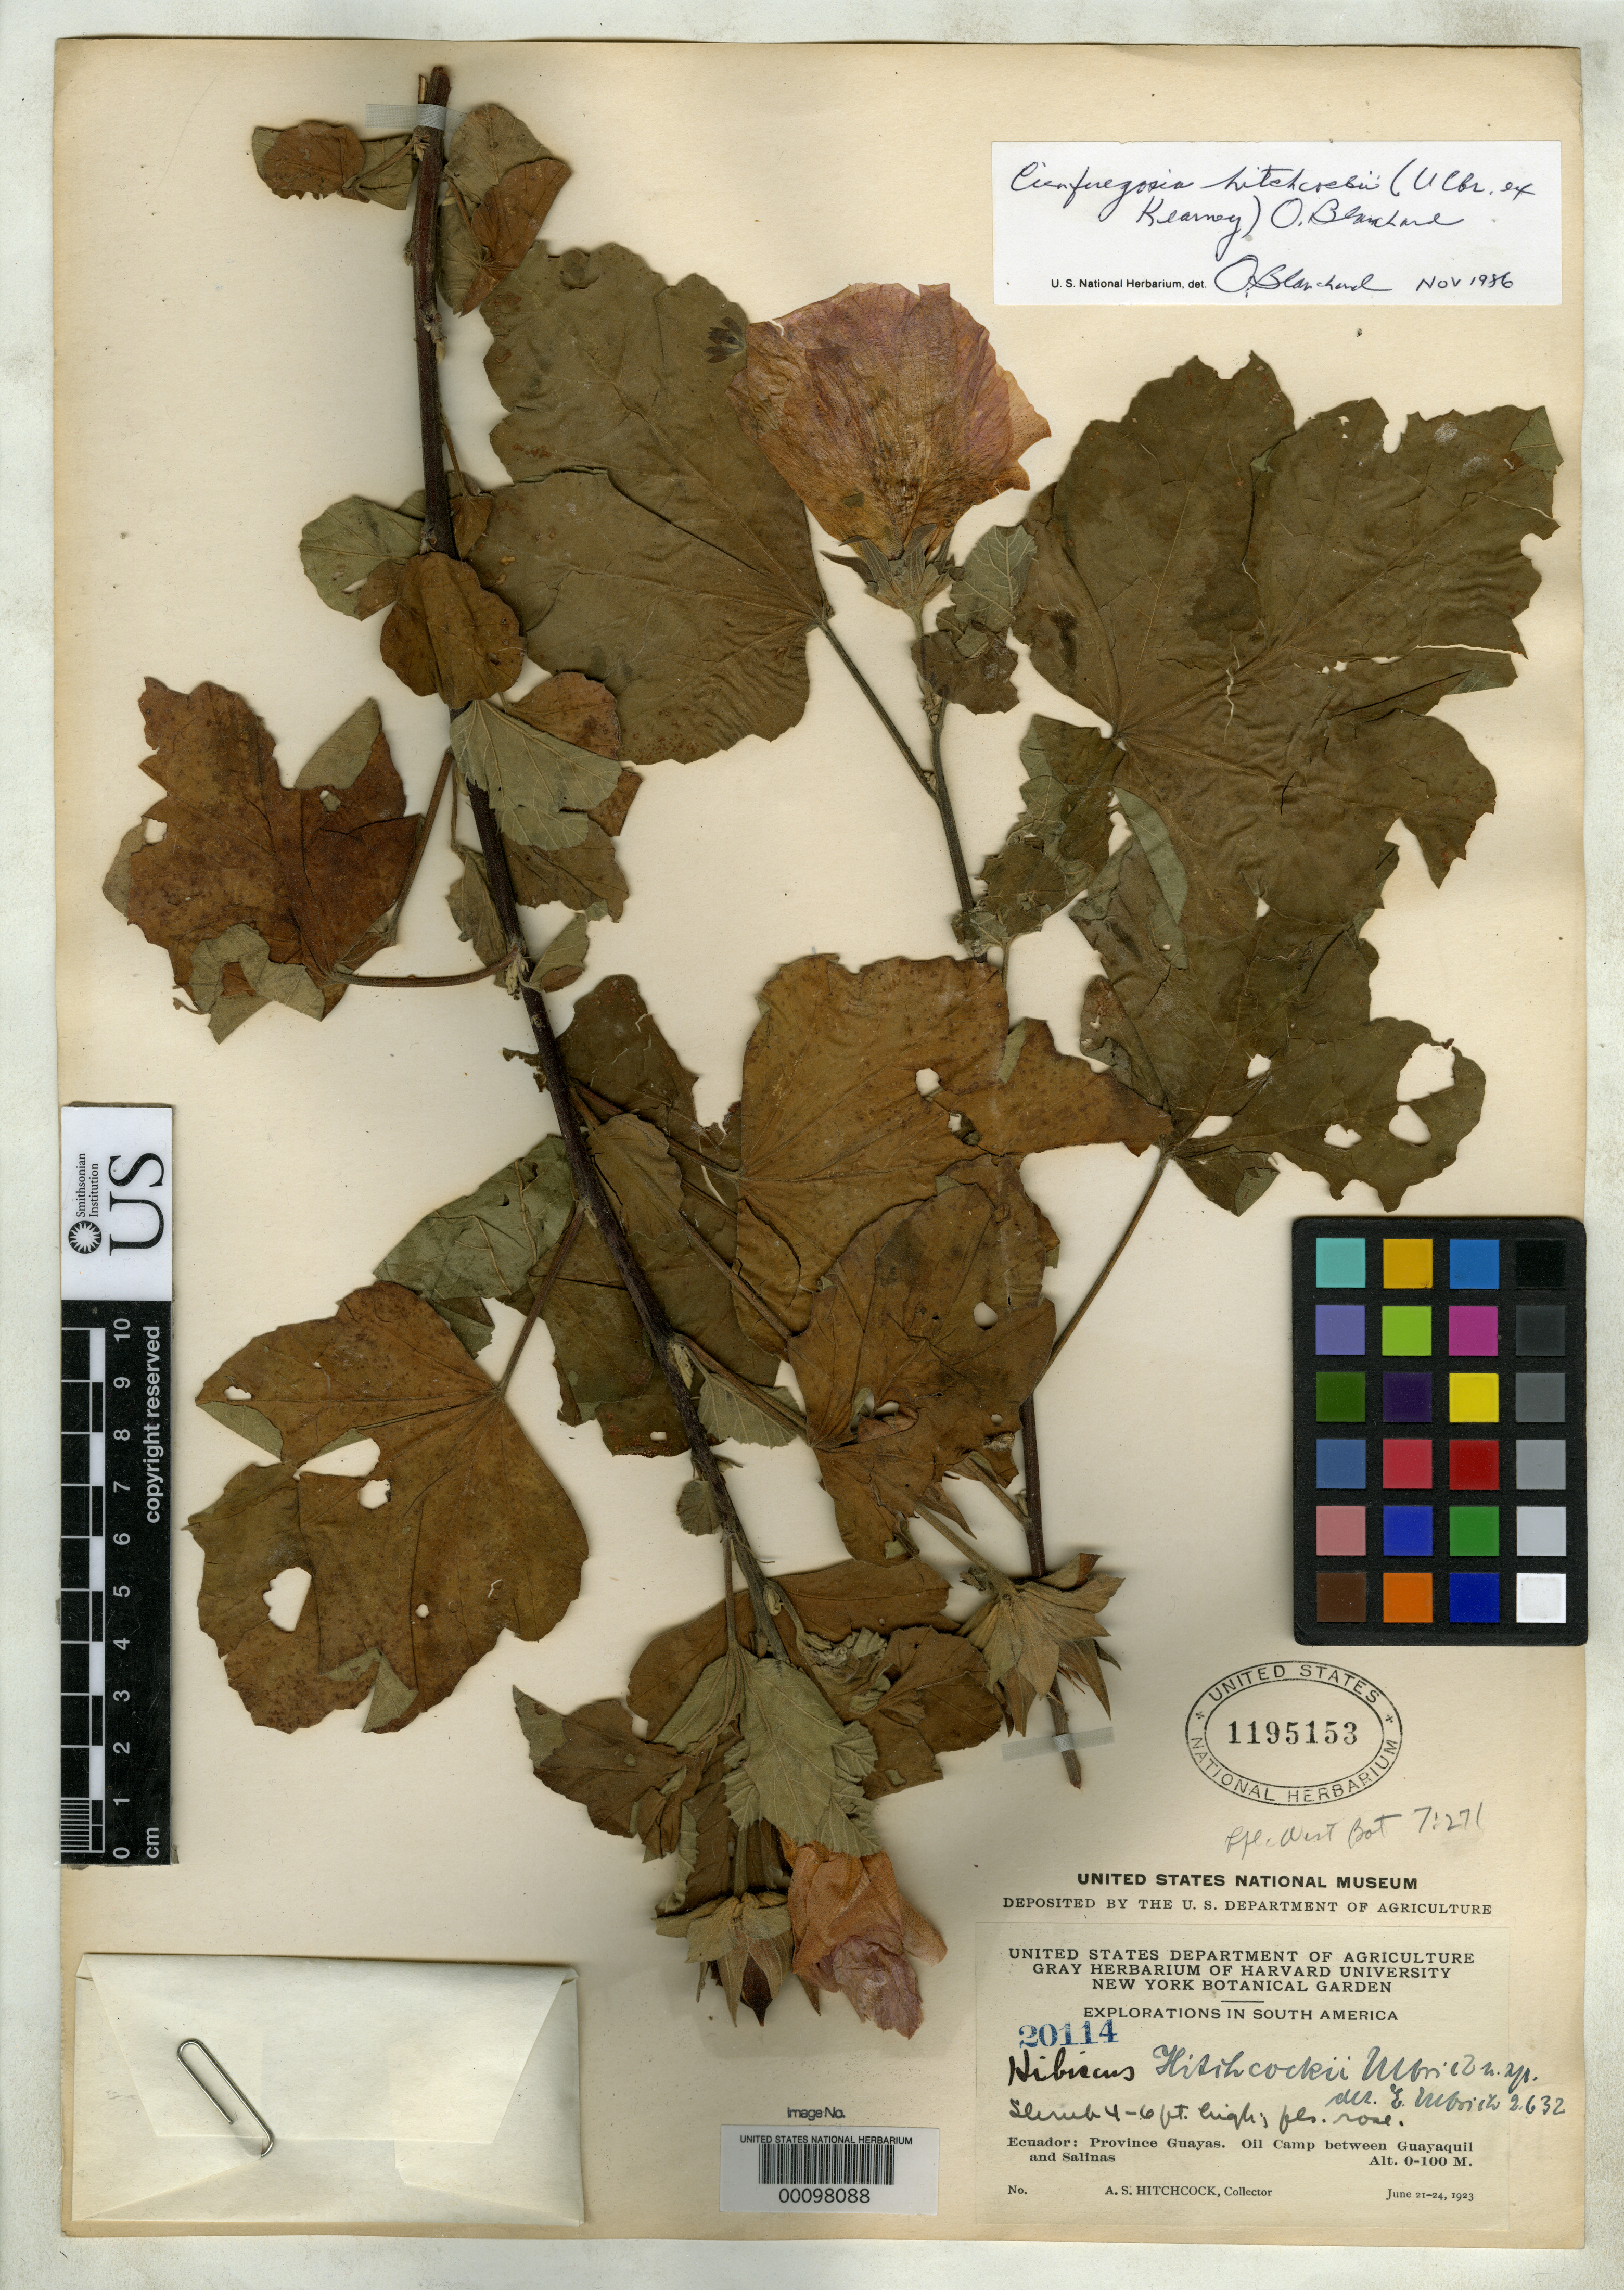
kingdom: Plantae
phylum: Tracheophyta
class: Magnoliopsida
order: Malvales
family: Malvaceae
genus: Hibiscus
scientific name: Hibiscus hitchcockii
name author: Ulbr. in Kearney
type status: Isotype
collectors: A. S. Hitchcock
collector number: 20114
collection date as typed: Jun 1923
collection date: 1923-06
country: Ecuador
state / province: Guayas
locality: Between Guayaquil and Salinas.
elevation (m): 0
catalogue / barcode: US 1195153